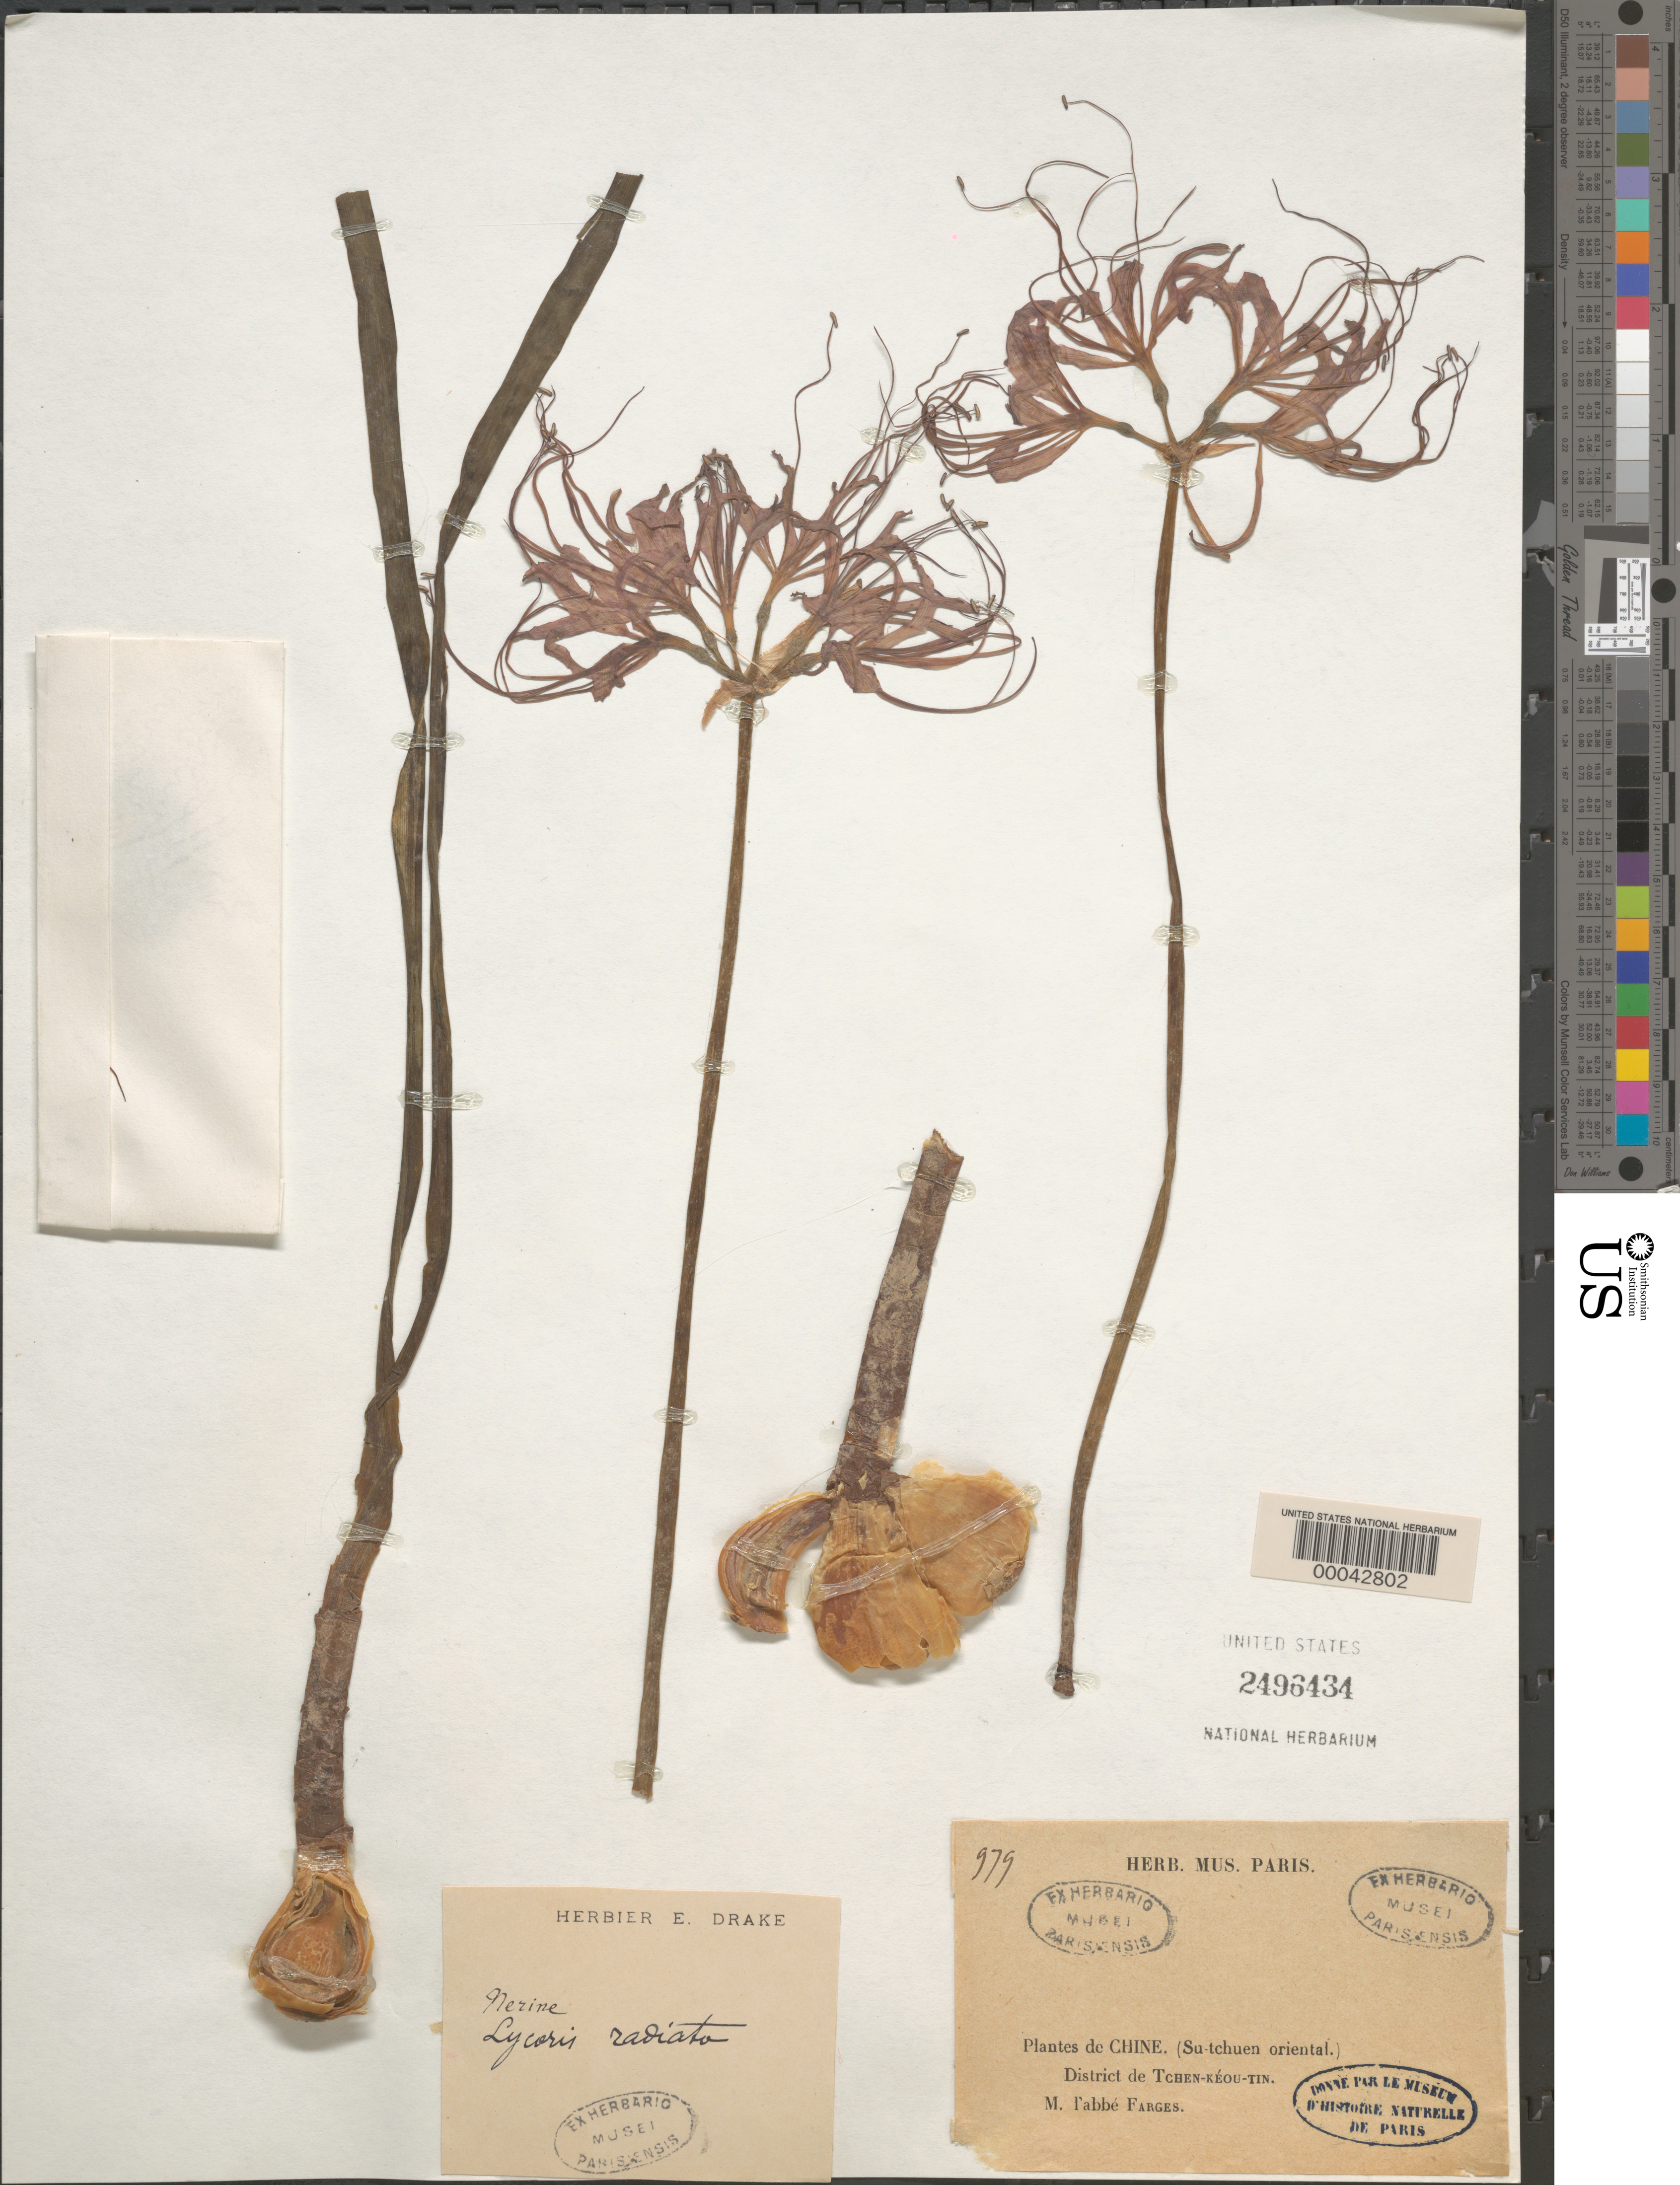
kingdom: Plantae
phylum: Tracheophyta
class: Liliopsida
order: Asparagales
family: Amaryllidaceae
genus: Lycoris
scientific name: Lycoris radiata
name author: Herb.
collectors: M. Farges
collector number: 979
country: China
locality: Tschen-keou-tin dist.; su-tchuen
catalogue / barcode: US 2496434